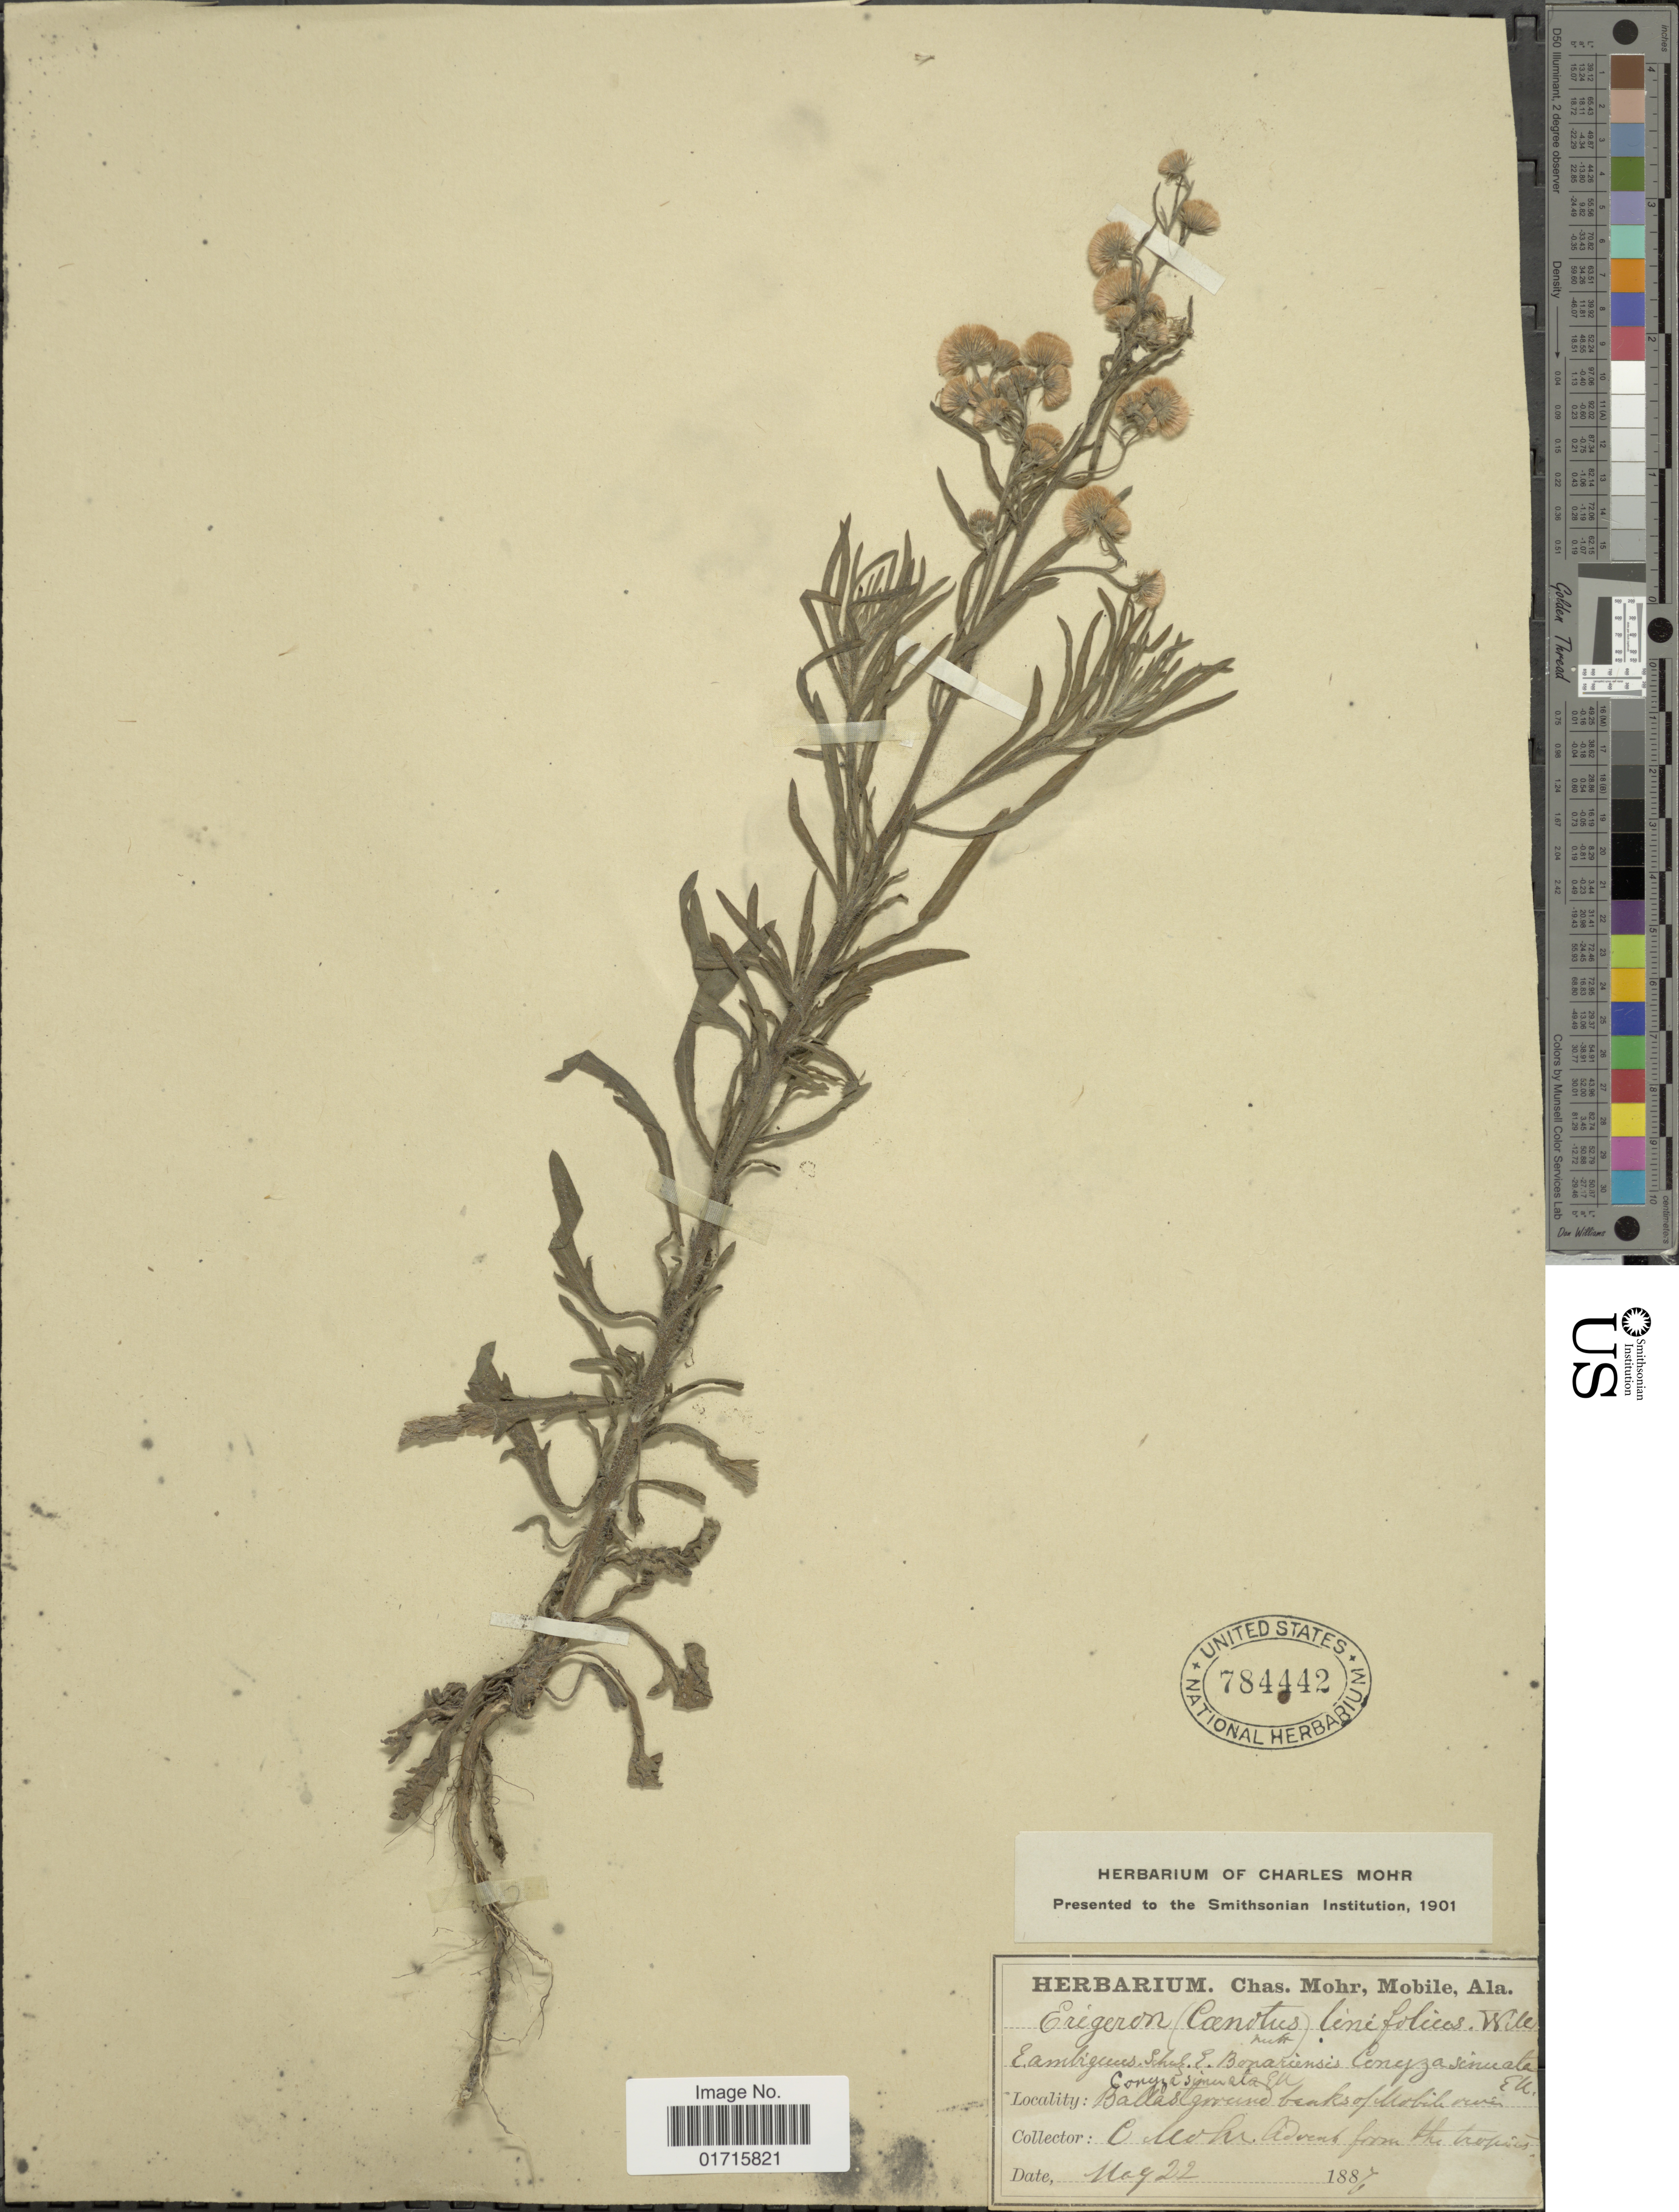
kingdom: Plantae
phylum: Tracheophyta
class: Magnoliopsida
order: Asterales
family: Asteraceae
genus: Conyza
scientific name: Conyza bonariensis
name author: (L.) Cronq.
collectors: C. T. Mohr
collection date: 1887-05-22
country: United States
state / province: Alabama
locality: Alabama. Ballas ground banks of Mobile river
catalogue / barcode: US 784442